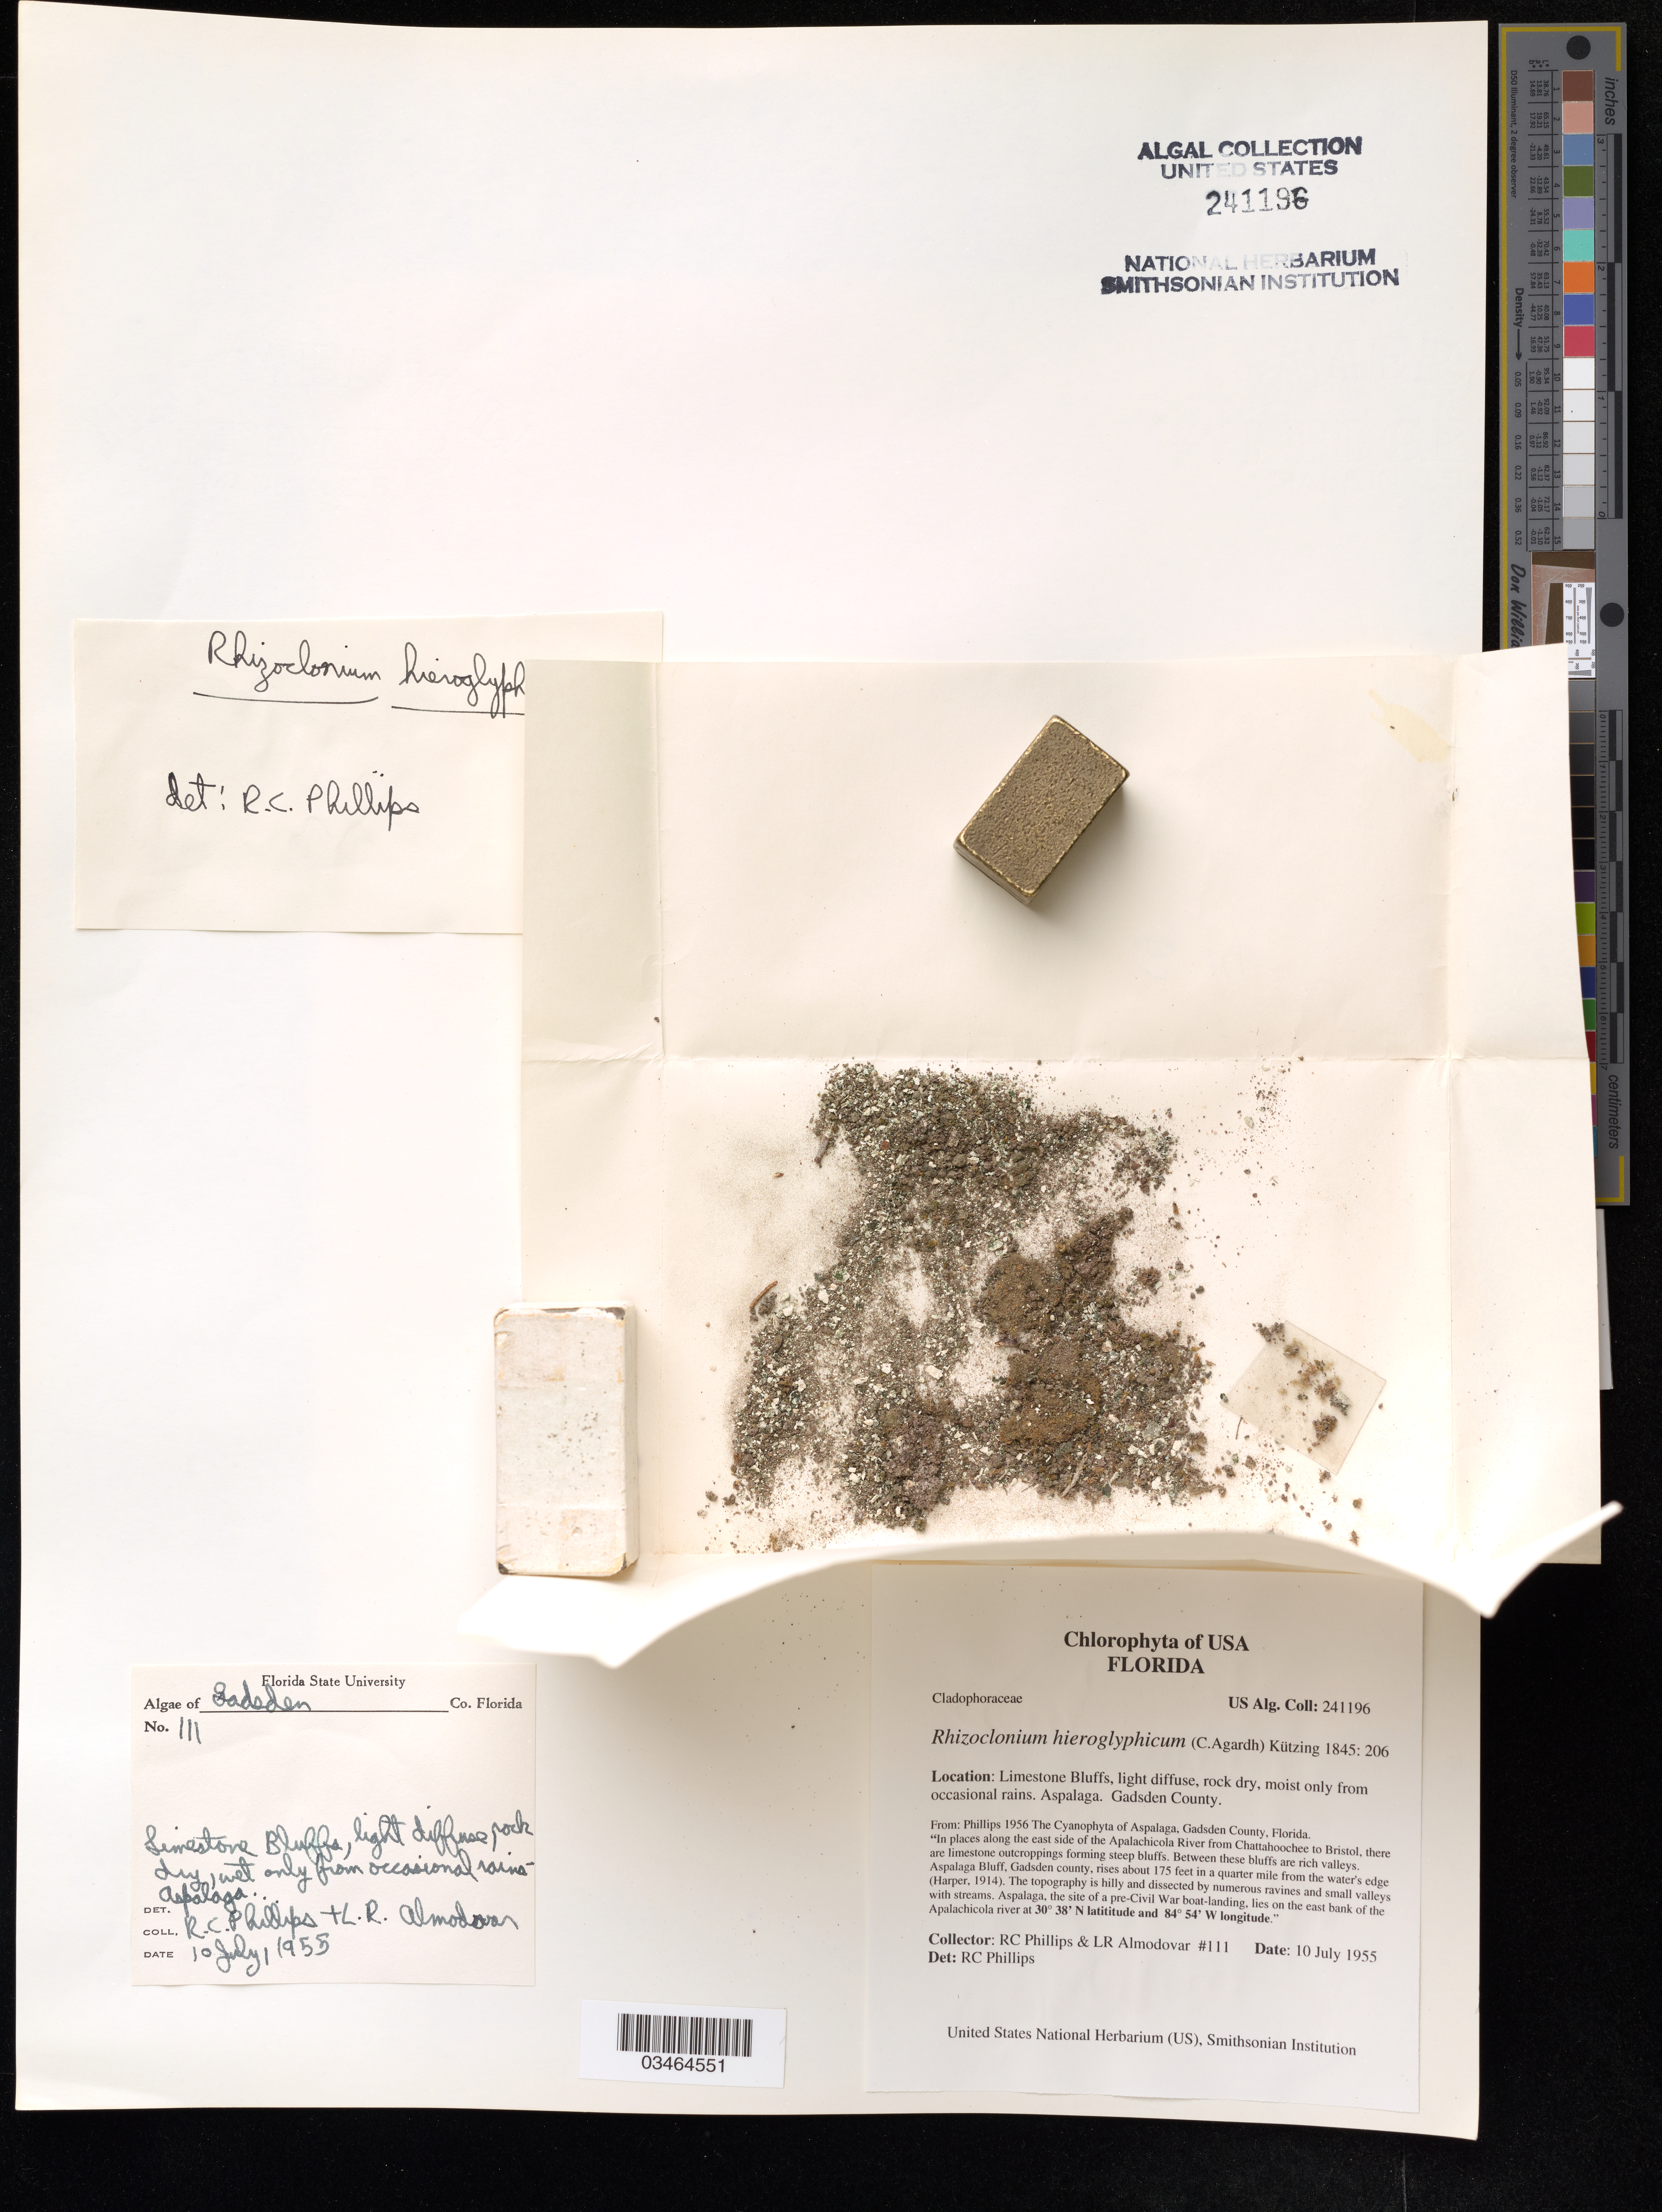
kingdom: Plantae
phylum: Chlorophyta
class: Ulvophyceae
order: Cladophorales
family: Cladophoraceae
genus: Rhizoclonium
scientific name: Rhizoclonium hieroglyphicum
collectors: R. C. Phillips & L. Almodovar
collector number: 111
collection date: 1955-07-10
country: United States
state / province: Florida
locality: Gadsden County.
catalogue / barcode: US 241196